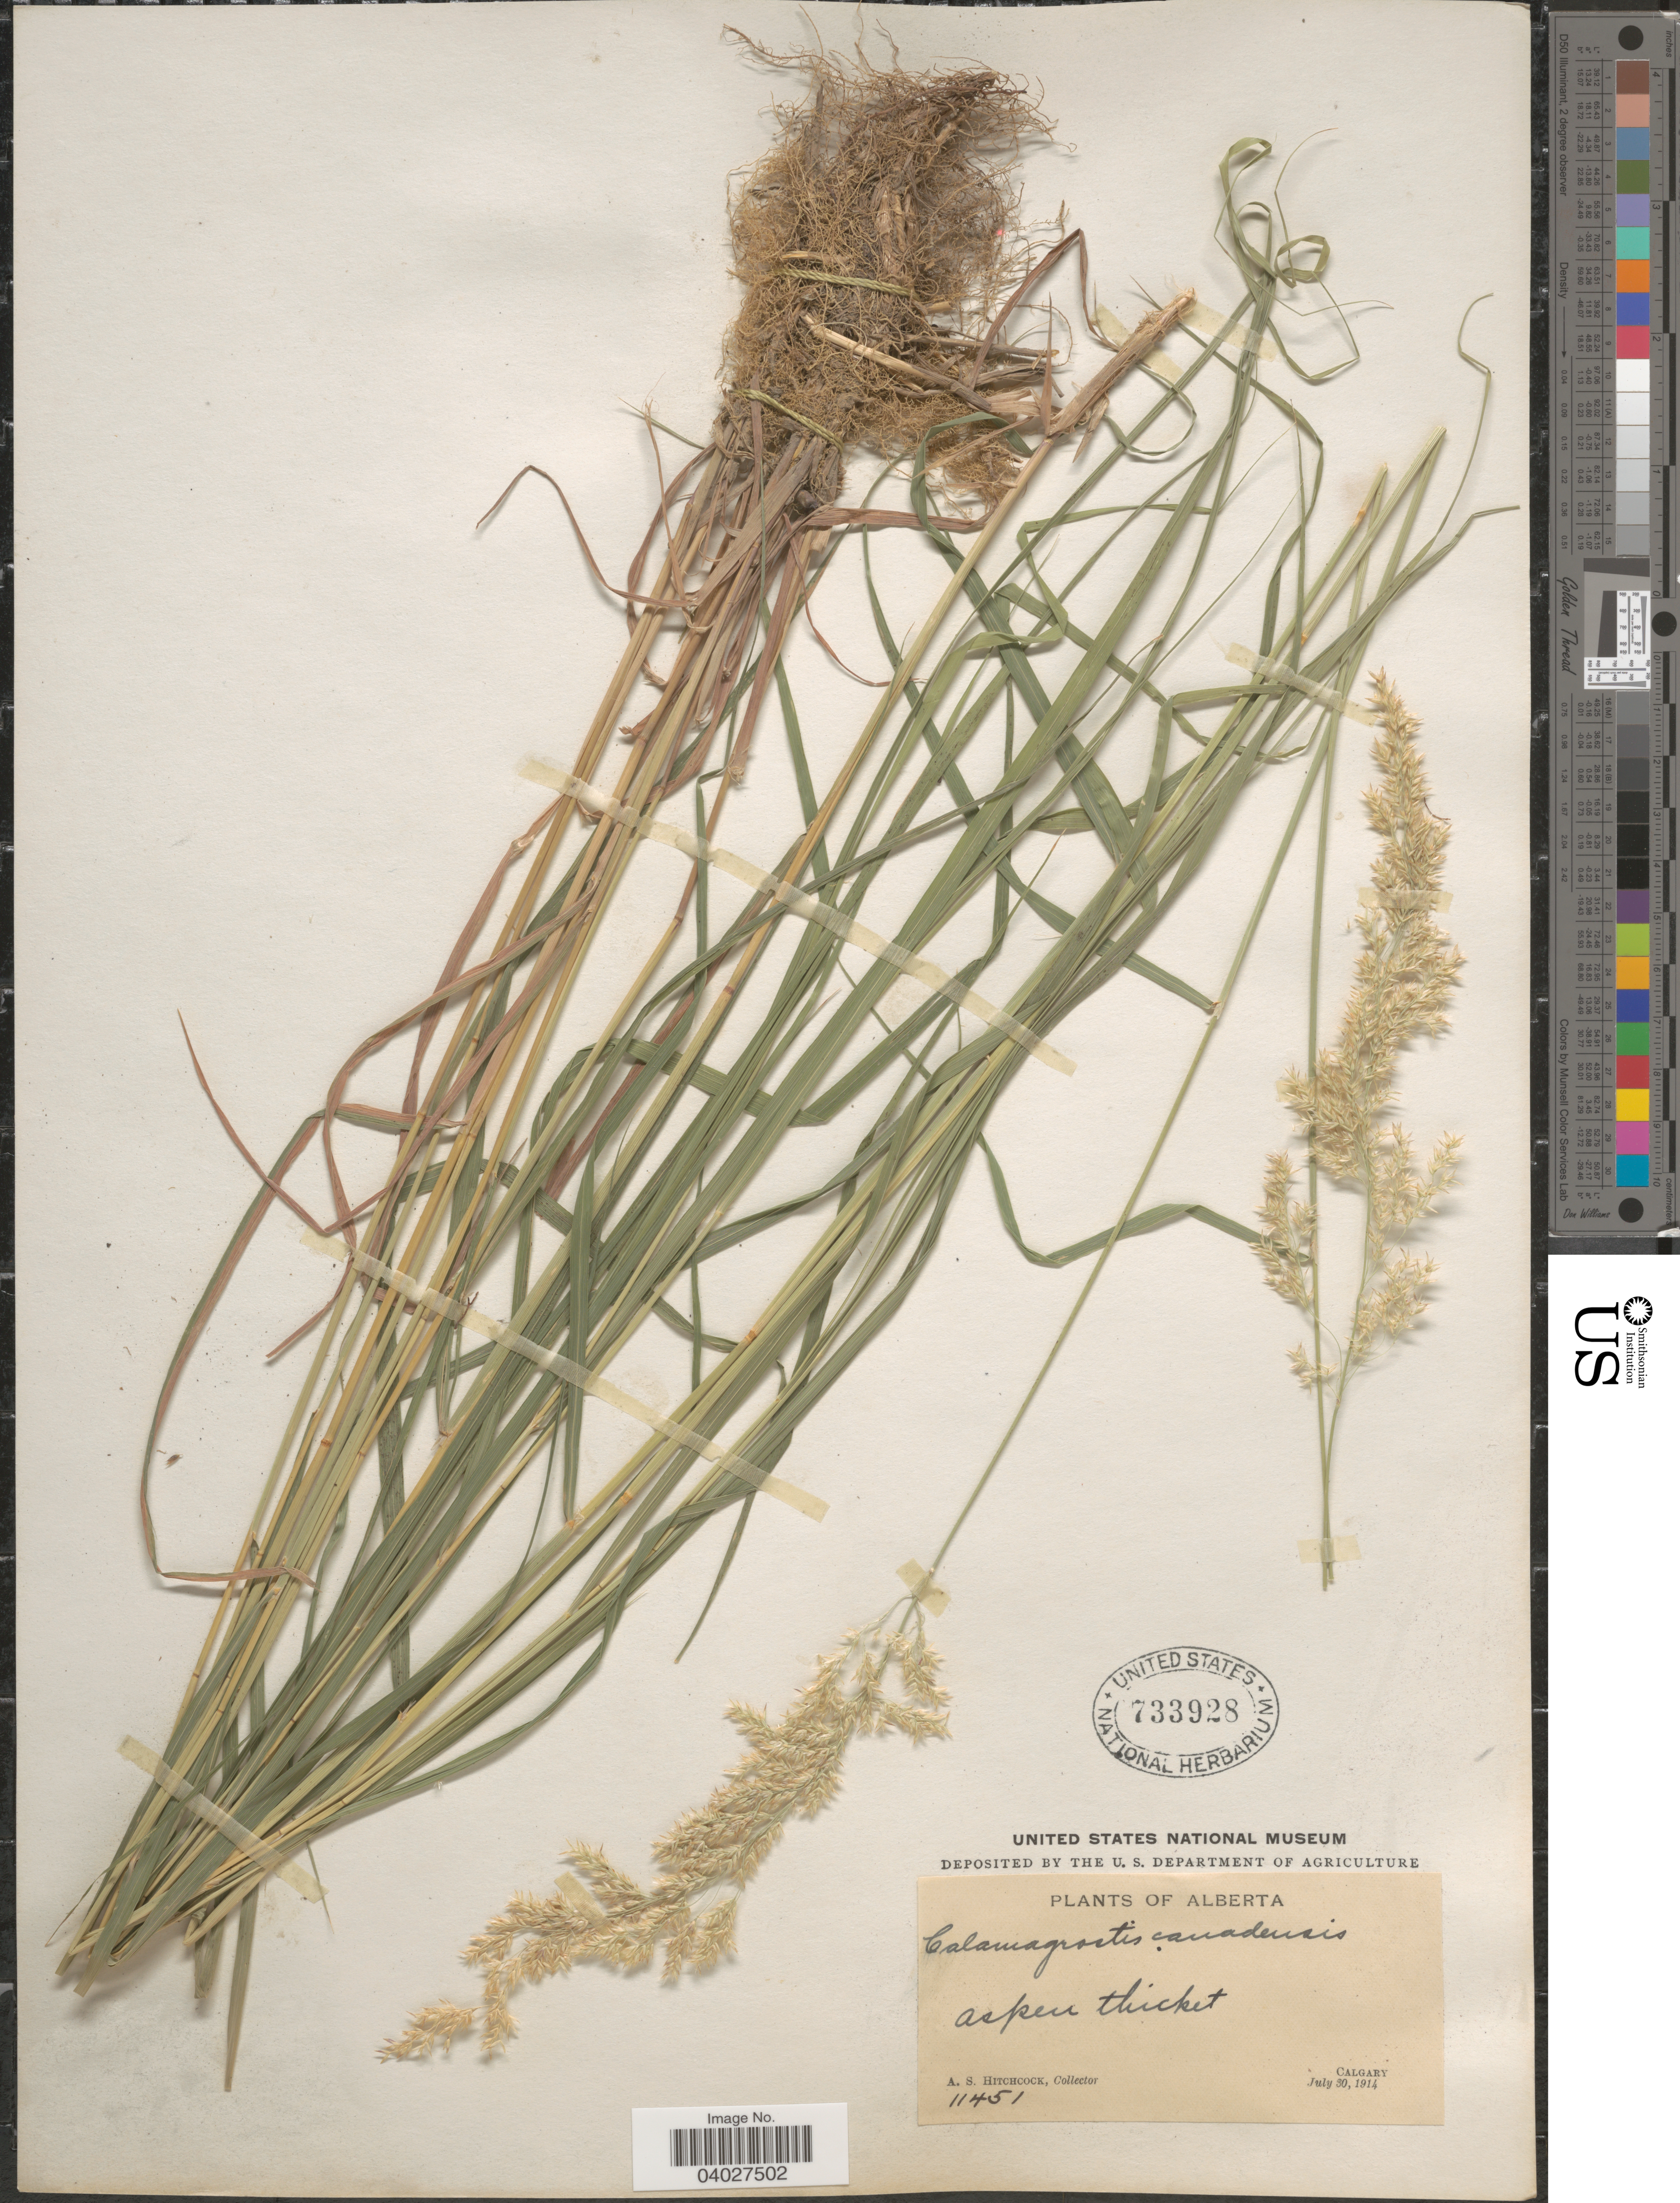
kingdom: Plantae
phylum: Tracheophyta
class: Liliopsida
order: Poales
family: Poaceae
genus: Calamagrostis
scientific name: Calamagrostis canadensis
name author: (Michx.) P. Beauv.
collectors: A. S. Hitchcock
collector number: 11451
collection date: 1914-07-30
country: Canada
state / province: Alberta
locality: Aspen thicket. Calgary.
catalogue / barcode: US 733928